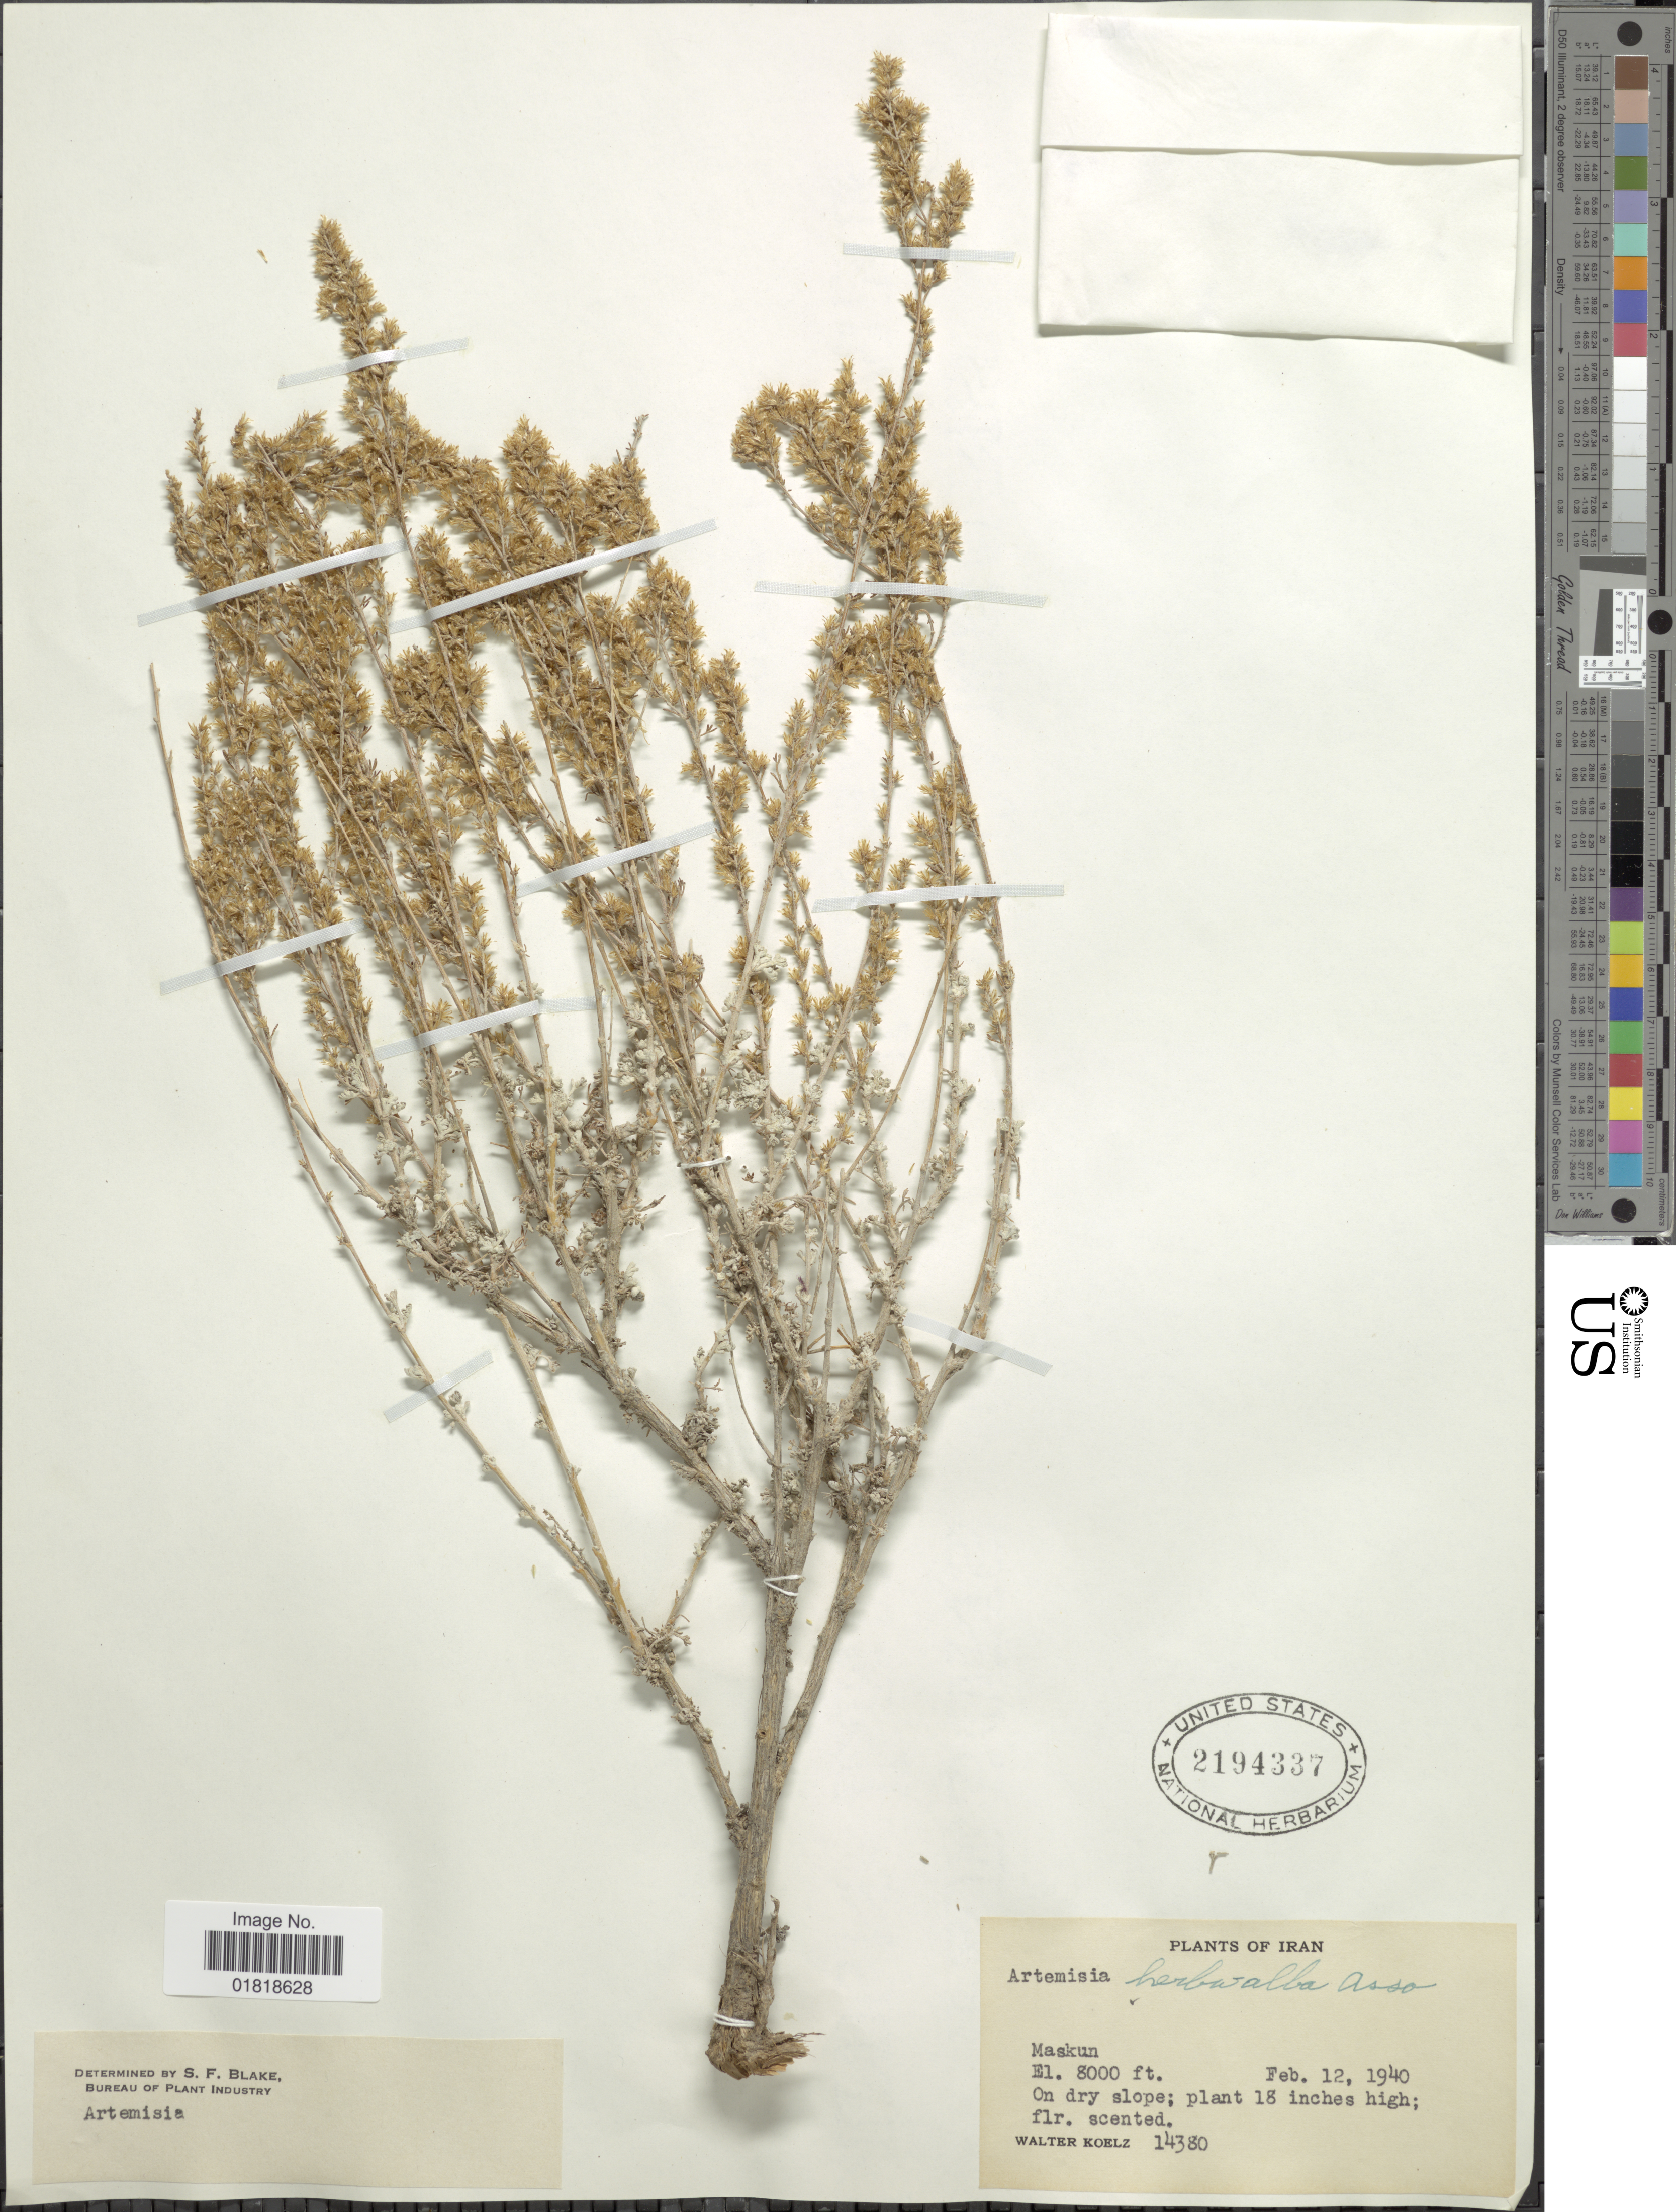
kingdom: Plantae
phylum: Tracheophyta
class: Magnoliopsida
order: Asterales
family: Asteraceae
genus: Artemisia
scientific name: Artemisia herba-alba asso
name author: Asso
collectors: W. N. Koelz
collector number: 14380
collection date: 1940-02-12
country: Iran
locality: Maskun, on dry slope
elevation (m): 2438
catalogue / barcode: US 2194337